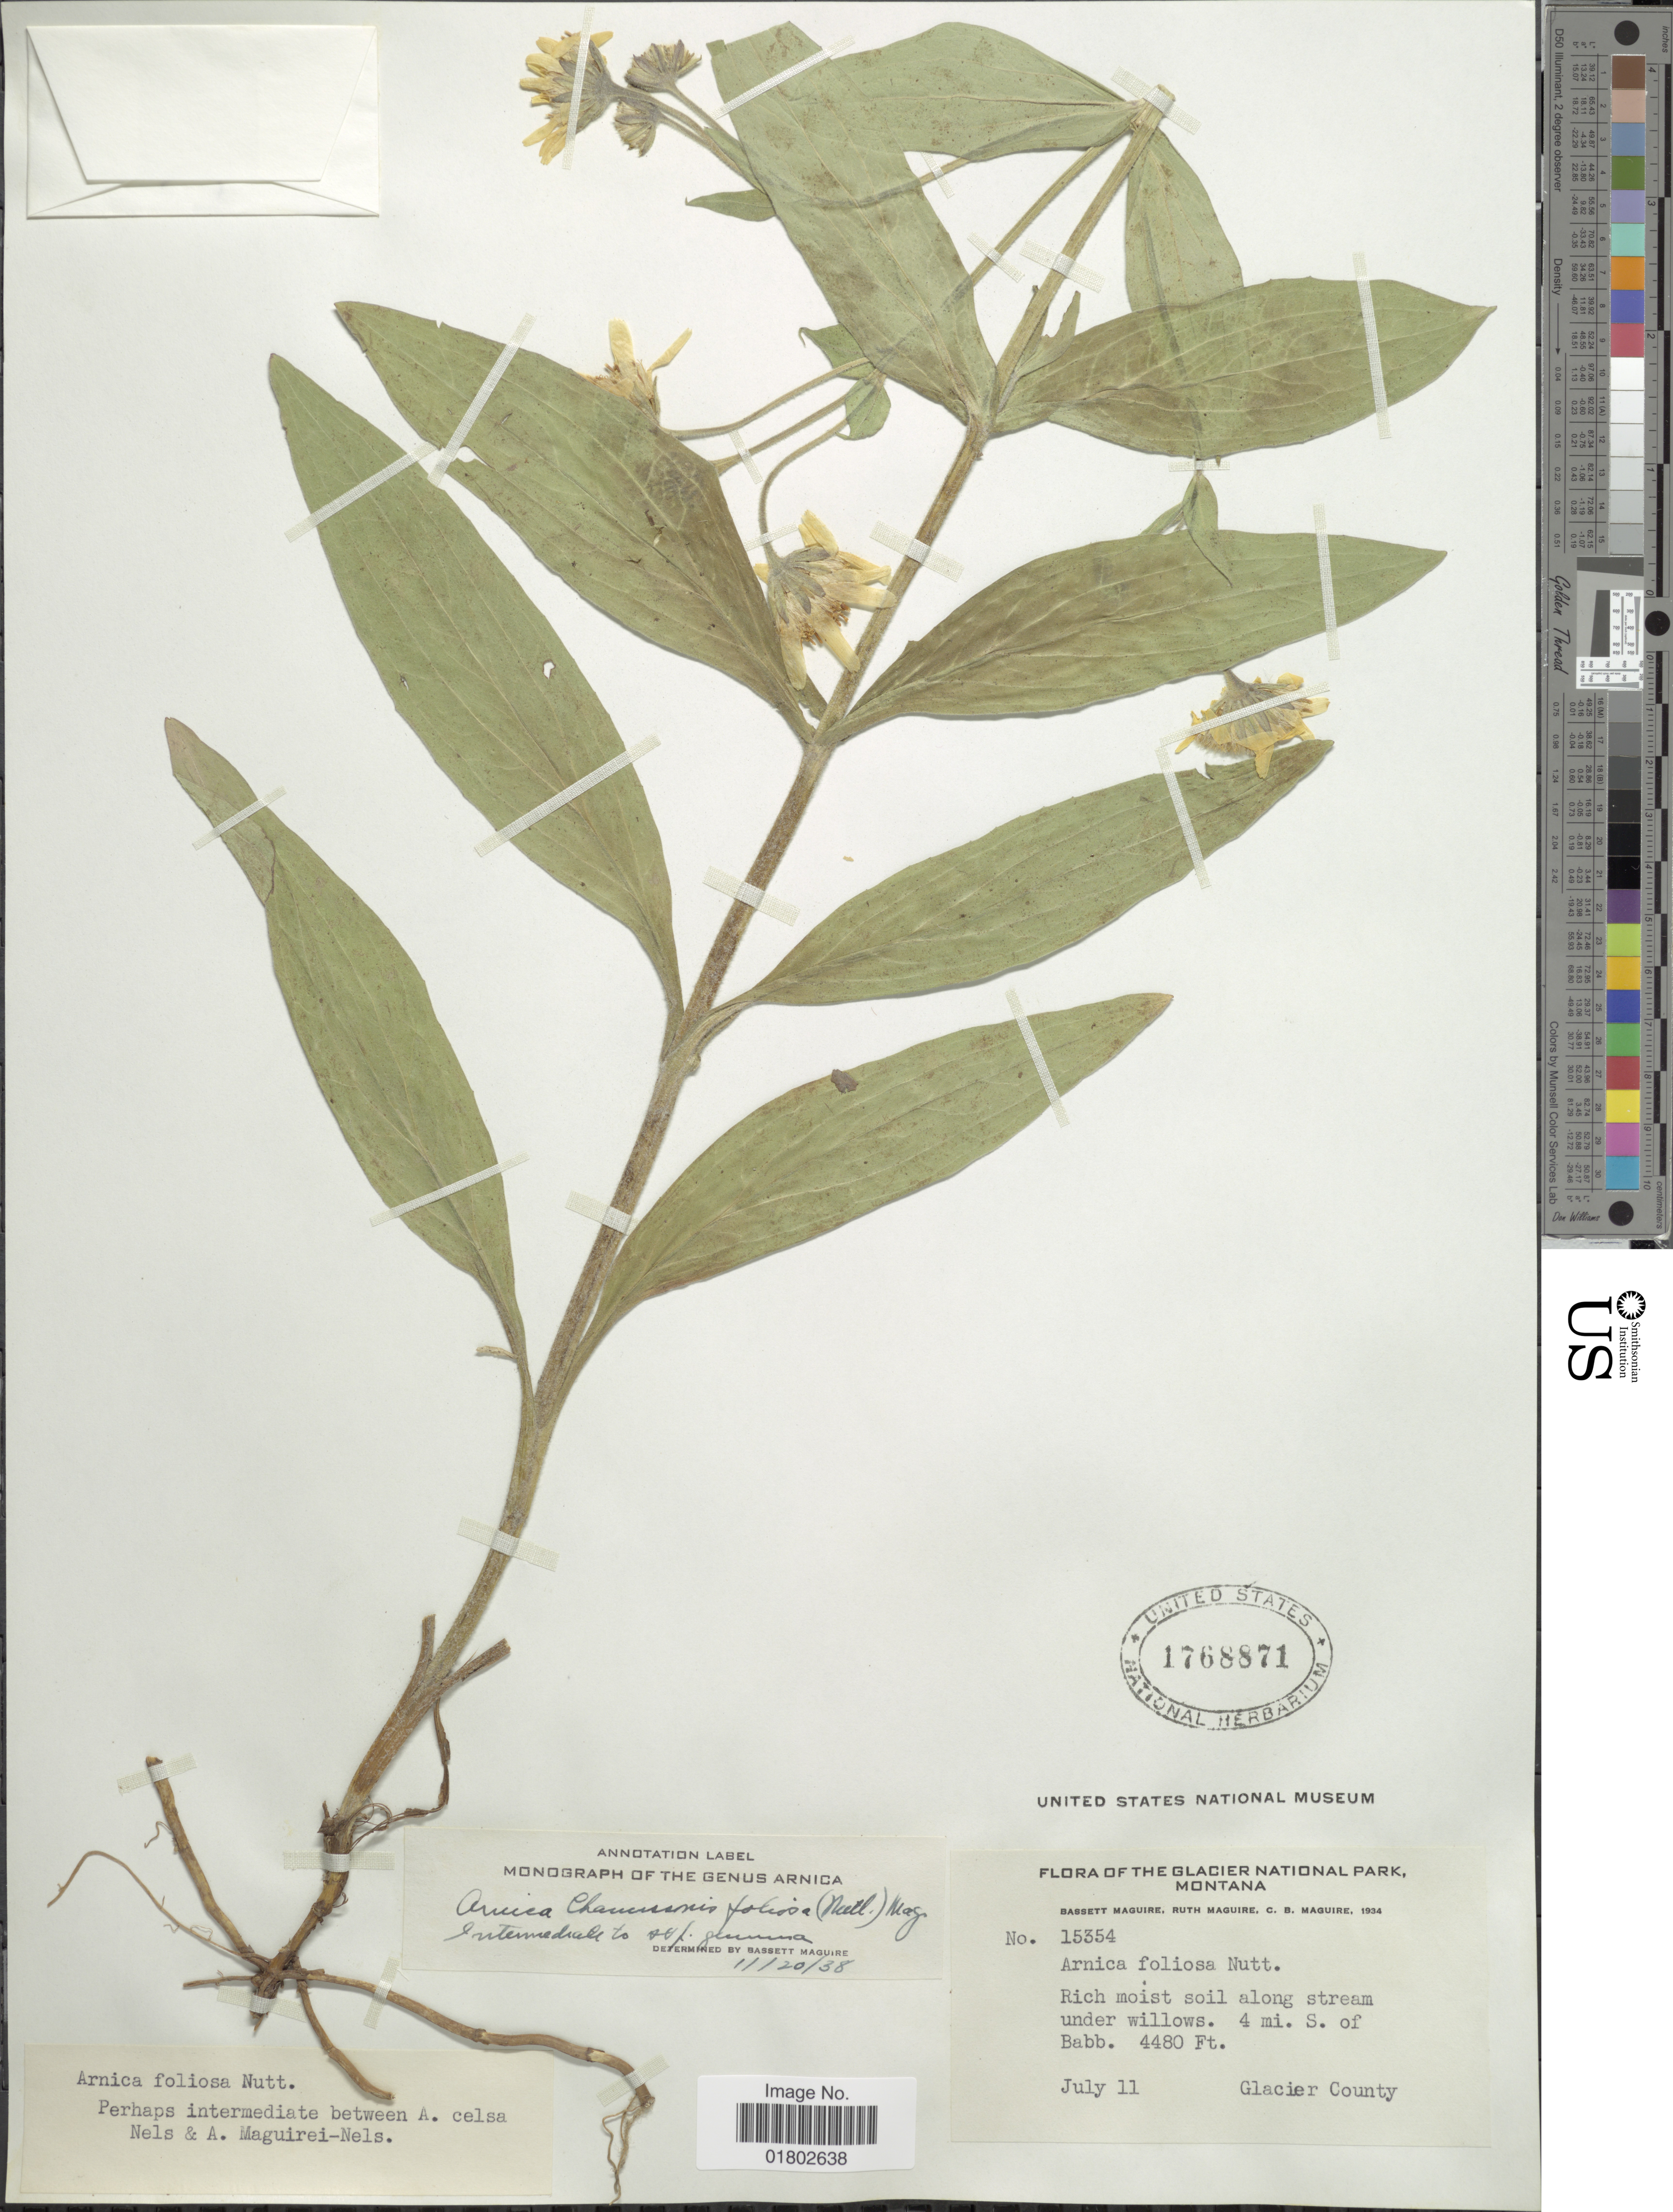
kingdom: Plantae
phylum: Tracheophyta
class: Magnoliopsida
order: Asterales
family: Asteraceae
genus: Arnica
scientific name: Arnica chamissonis subsp. foliosa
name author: (Nutt.) Maguire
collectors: B. Maguire, R. R. Maguire & C. Maguire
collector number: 15354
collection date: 1934-07-11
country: United States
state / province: Montana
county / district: Glacier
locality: Glacier National Park, along stream under willows, 4 mi. S of Babb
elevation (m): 1366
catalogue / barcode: US 1768871